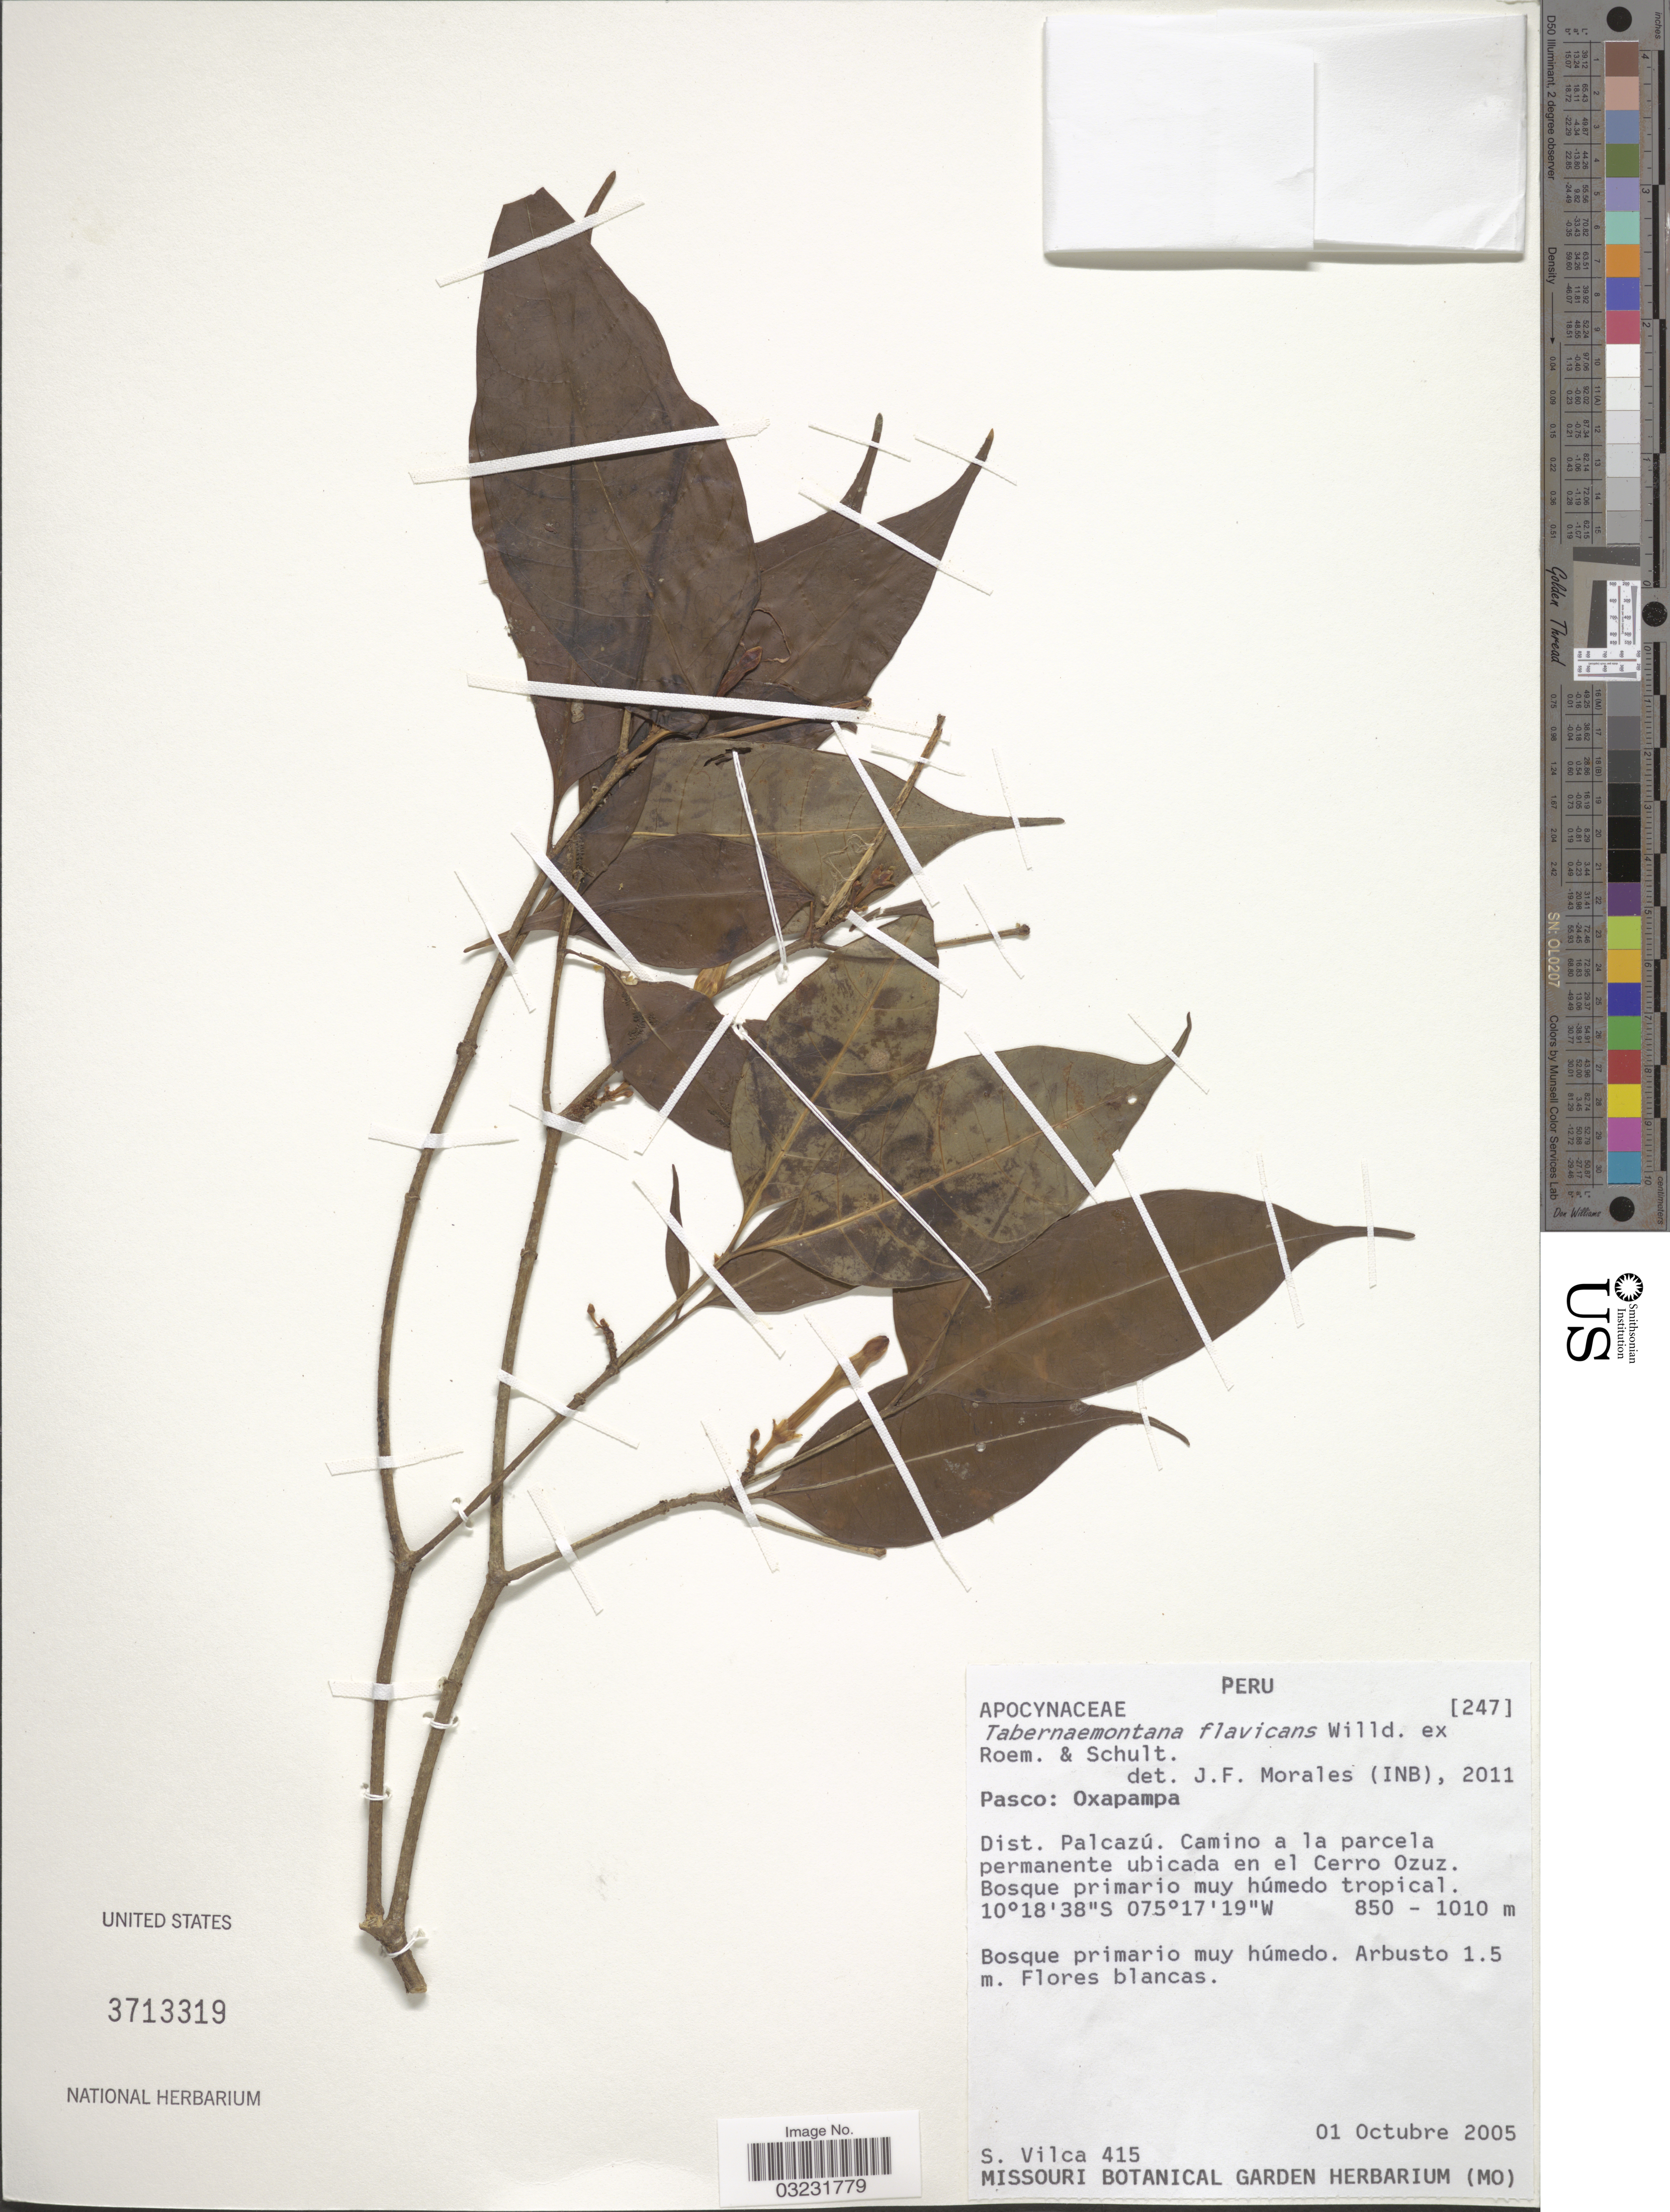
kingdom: Plantae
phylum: Tracheophyta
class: Magnoliopsida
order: Gentianales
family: Apocynaceae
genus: Tabernaemontana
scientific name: Tabernaemontana flavicans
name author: Willd. ex Roem. & Schult.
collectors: S. Vilca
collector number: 415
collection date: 2005-10-01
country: Peru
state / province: Pasco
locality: Oxapampa. Dist. Palcazú. Camino a la parcela permanente ubicada en el Cerro Ozuz.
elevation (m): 850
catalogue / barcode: US 3713319